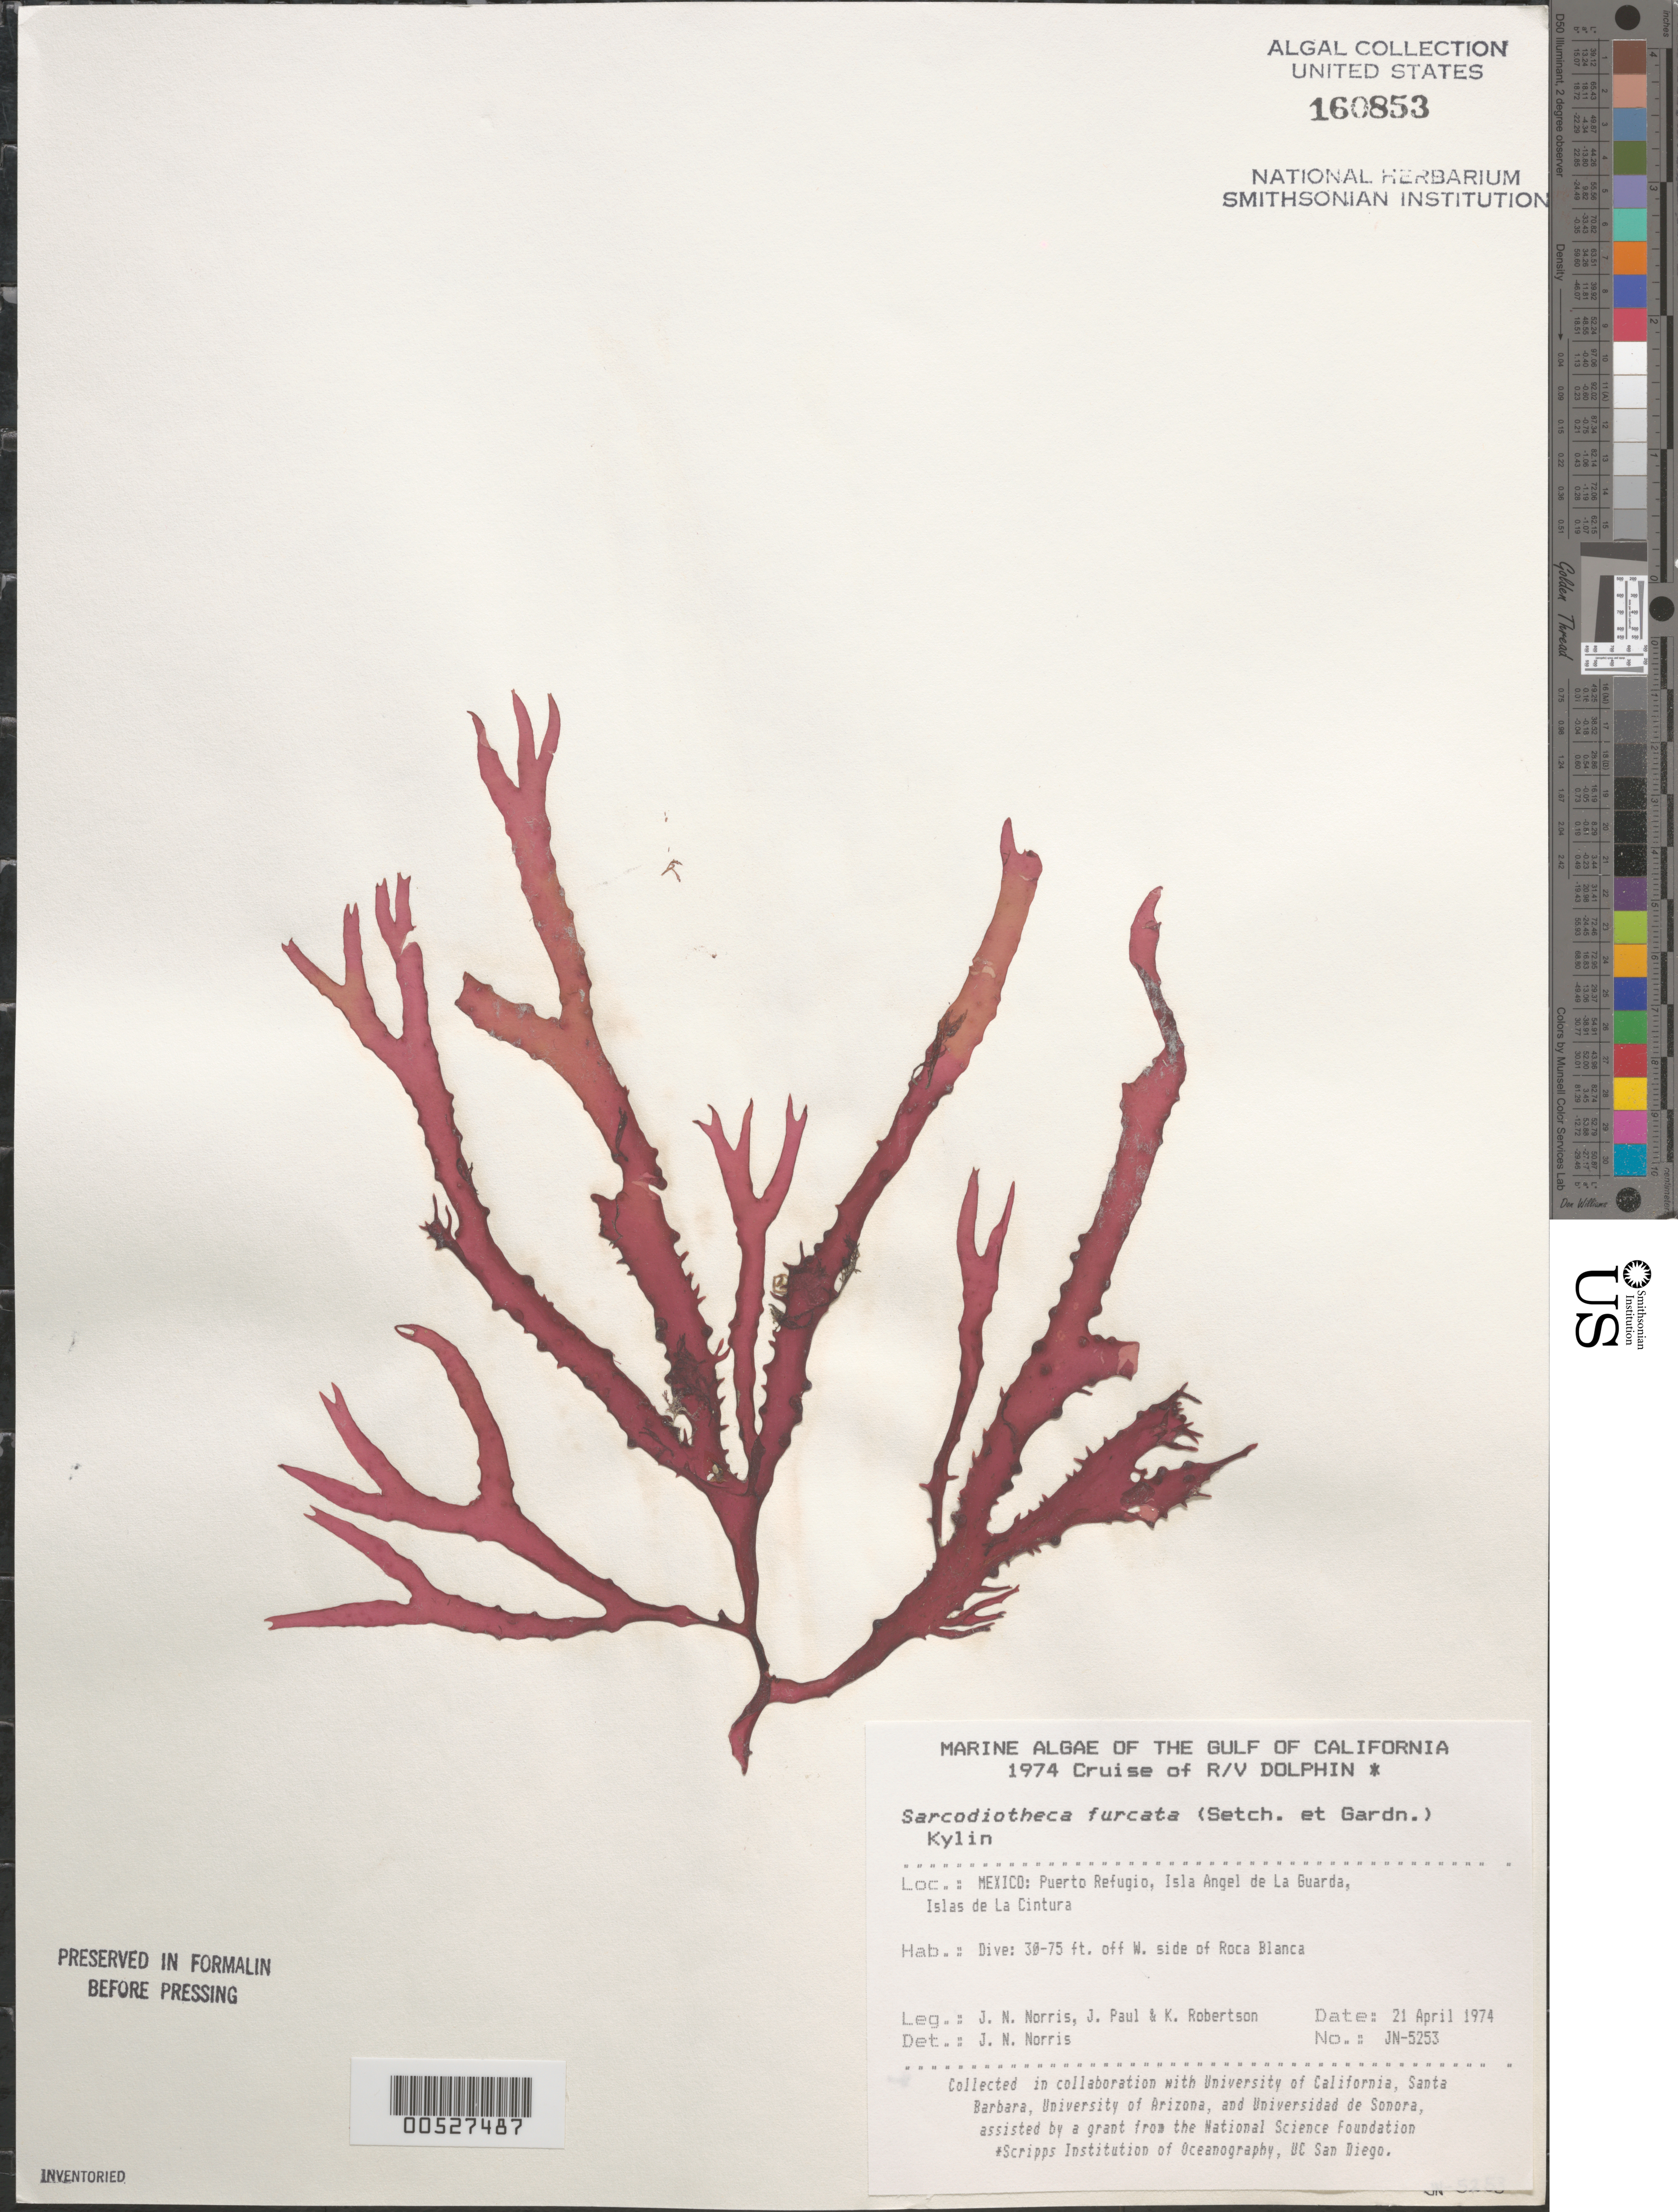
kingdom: Plantae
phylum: Rhodophyta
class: Florideophyceae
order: Gigartinales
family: Solieriaceae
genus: Sarcodiotheca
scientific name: Sarcodiotheca furcata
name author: (Setch. & N.L. Gardner) Kylin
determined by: Norris, James N.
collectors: J. N. Norris, J. Paul & K. Robertson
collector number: JN-5253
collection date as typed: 21 Apr 1974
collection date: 1974-04-21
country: Mexico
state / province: Baja California Norte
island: Isla Angel de la Guarda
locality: Roca Blanca, Puerto Refugio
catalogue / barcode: US 160853